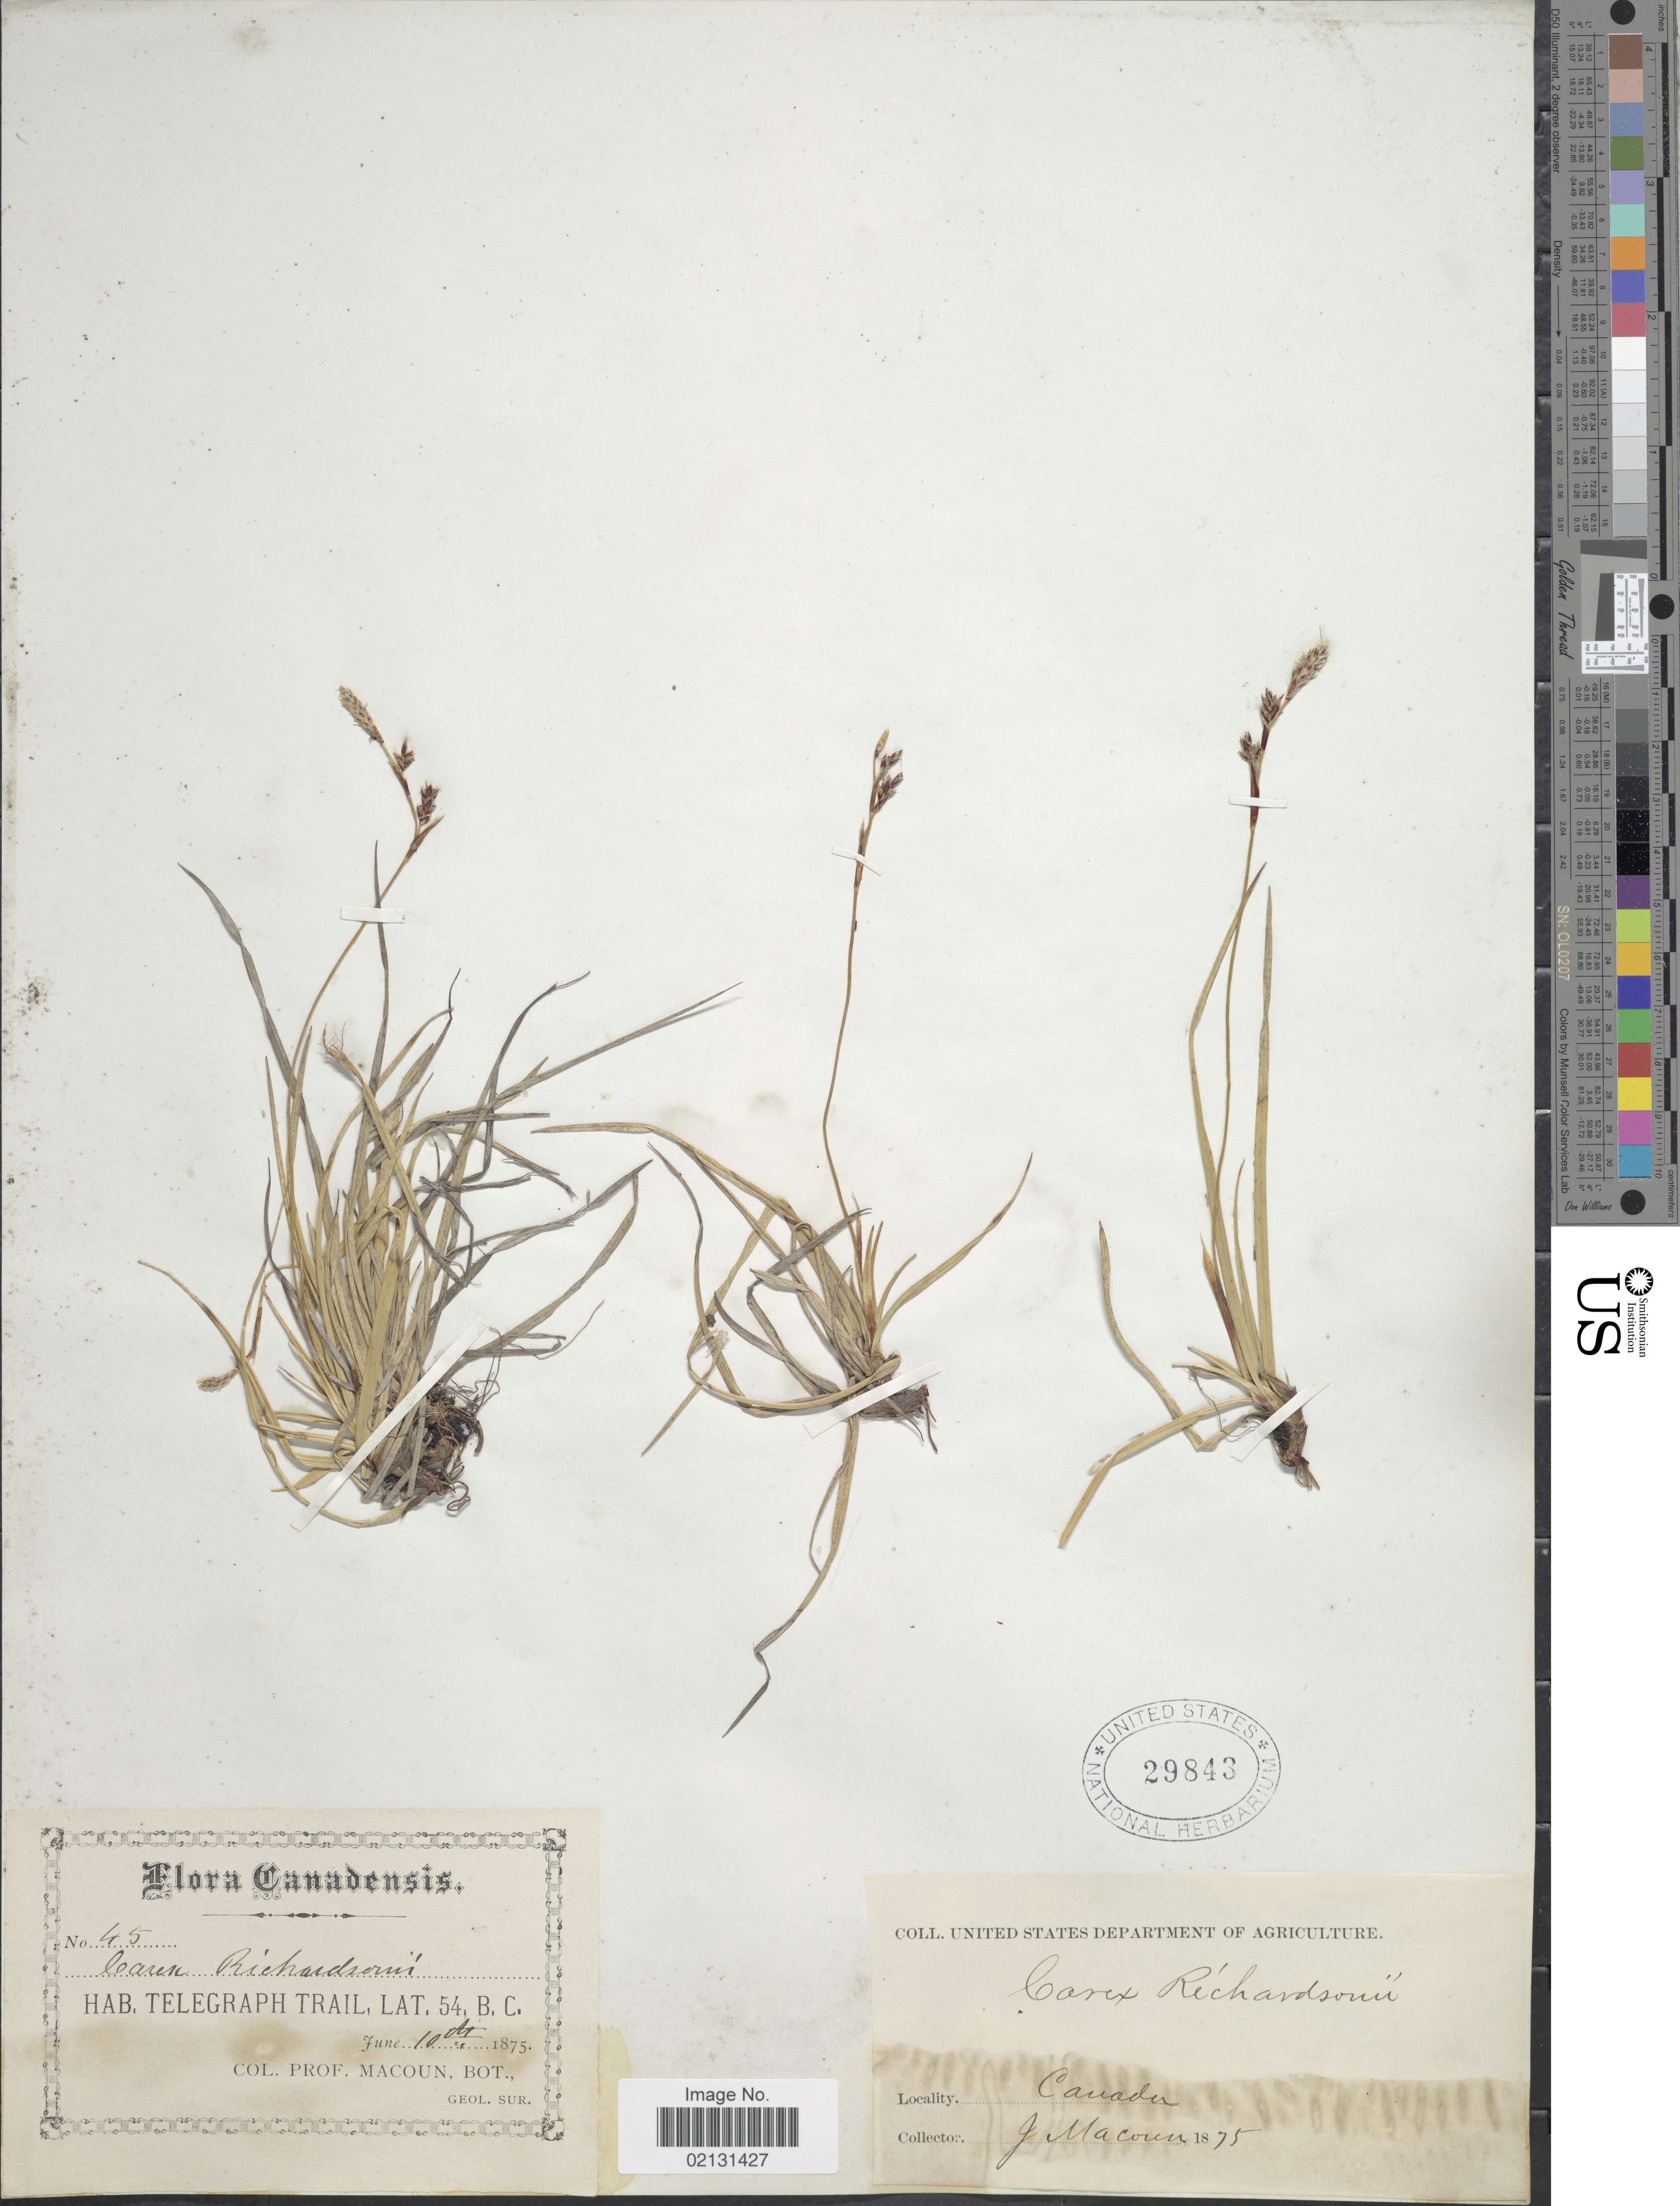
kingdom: Plantae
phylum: Tracheophyta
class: Liliopsida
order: Poales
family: Cyperaceae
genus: Carex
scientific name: Carex richardsonii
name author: R. Br.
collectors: J. Macoun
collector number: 45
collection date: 1875-06-10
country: Canada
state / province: British Columbia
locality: Canadensis, Telegraph Trail.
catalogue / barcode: US 29843